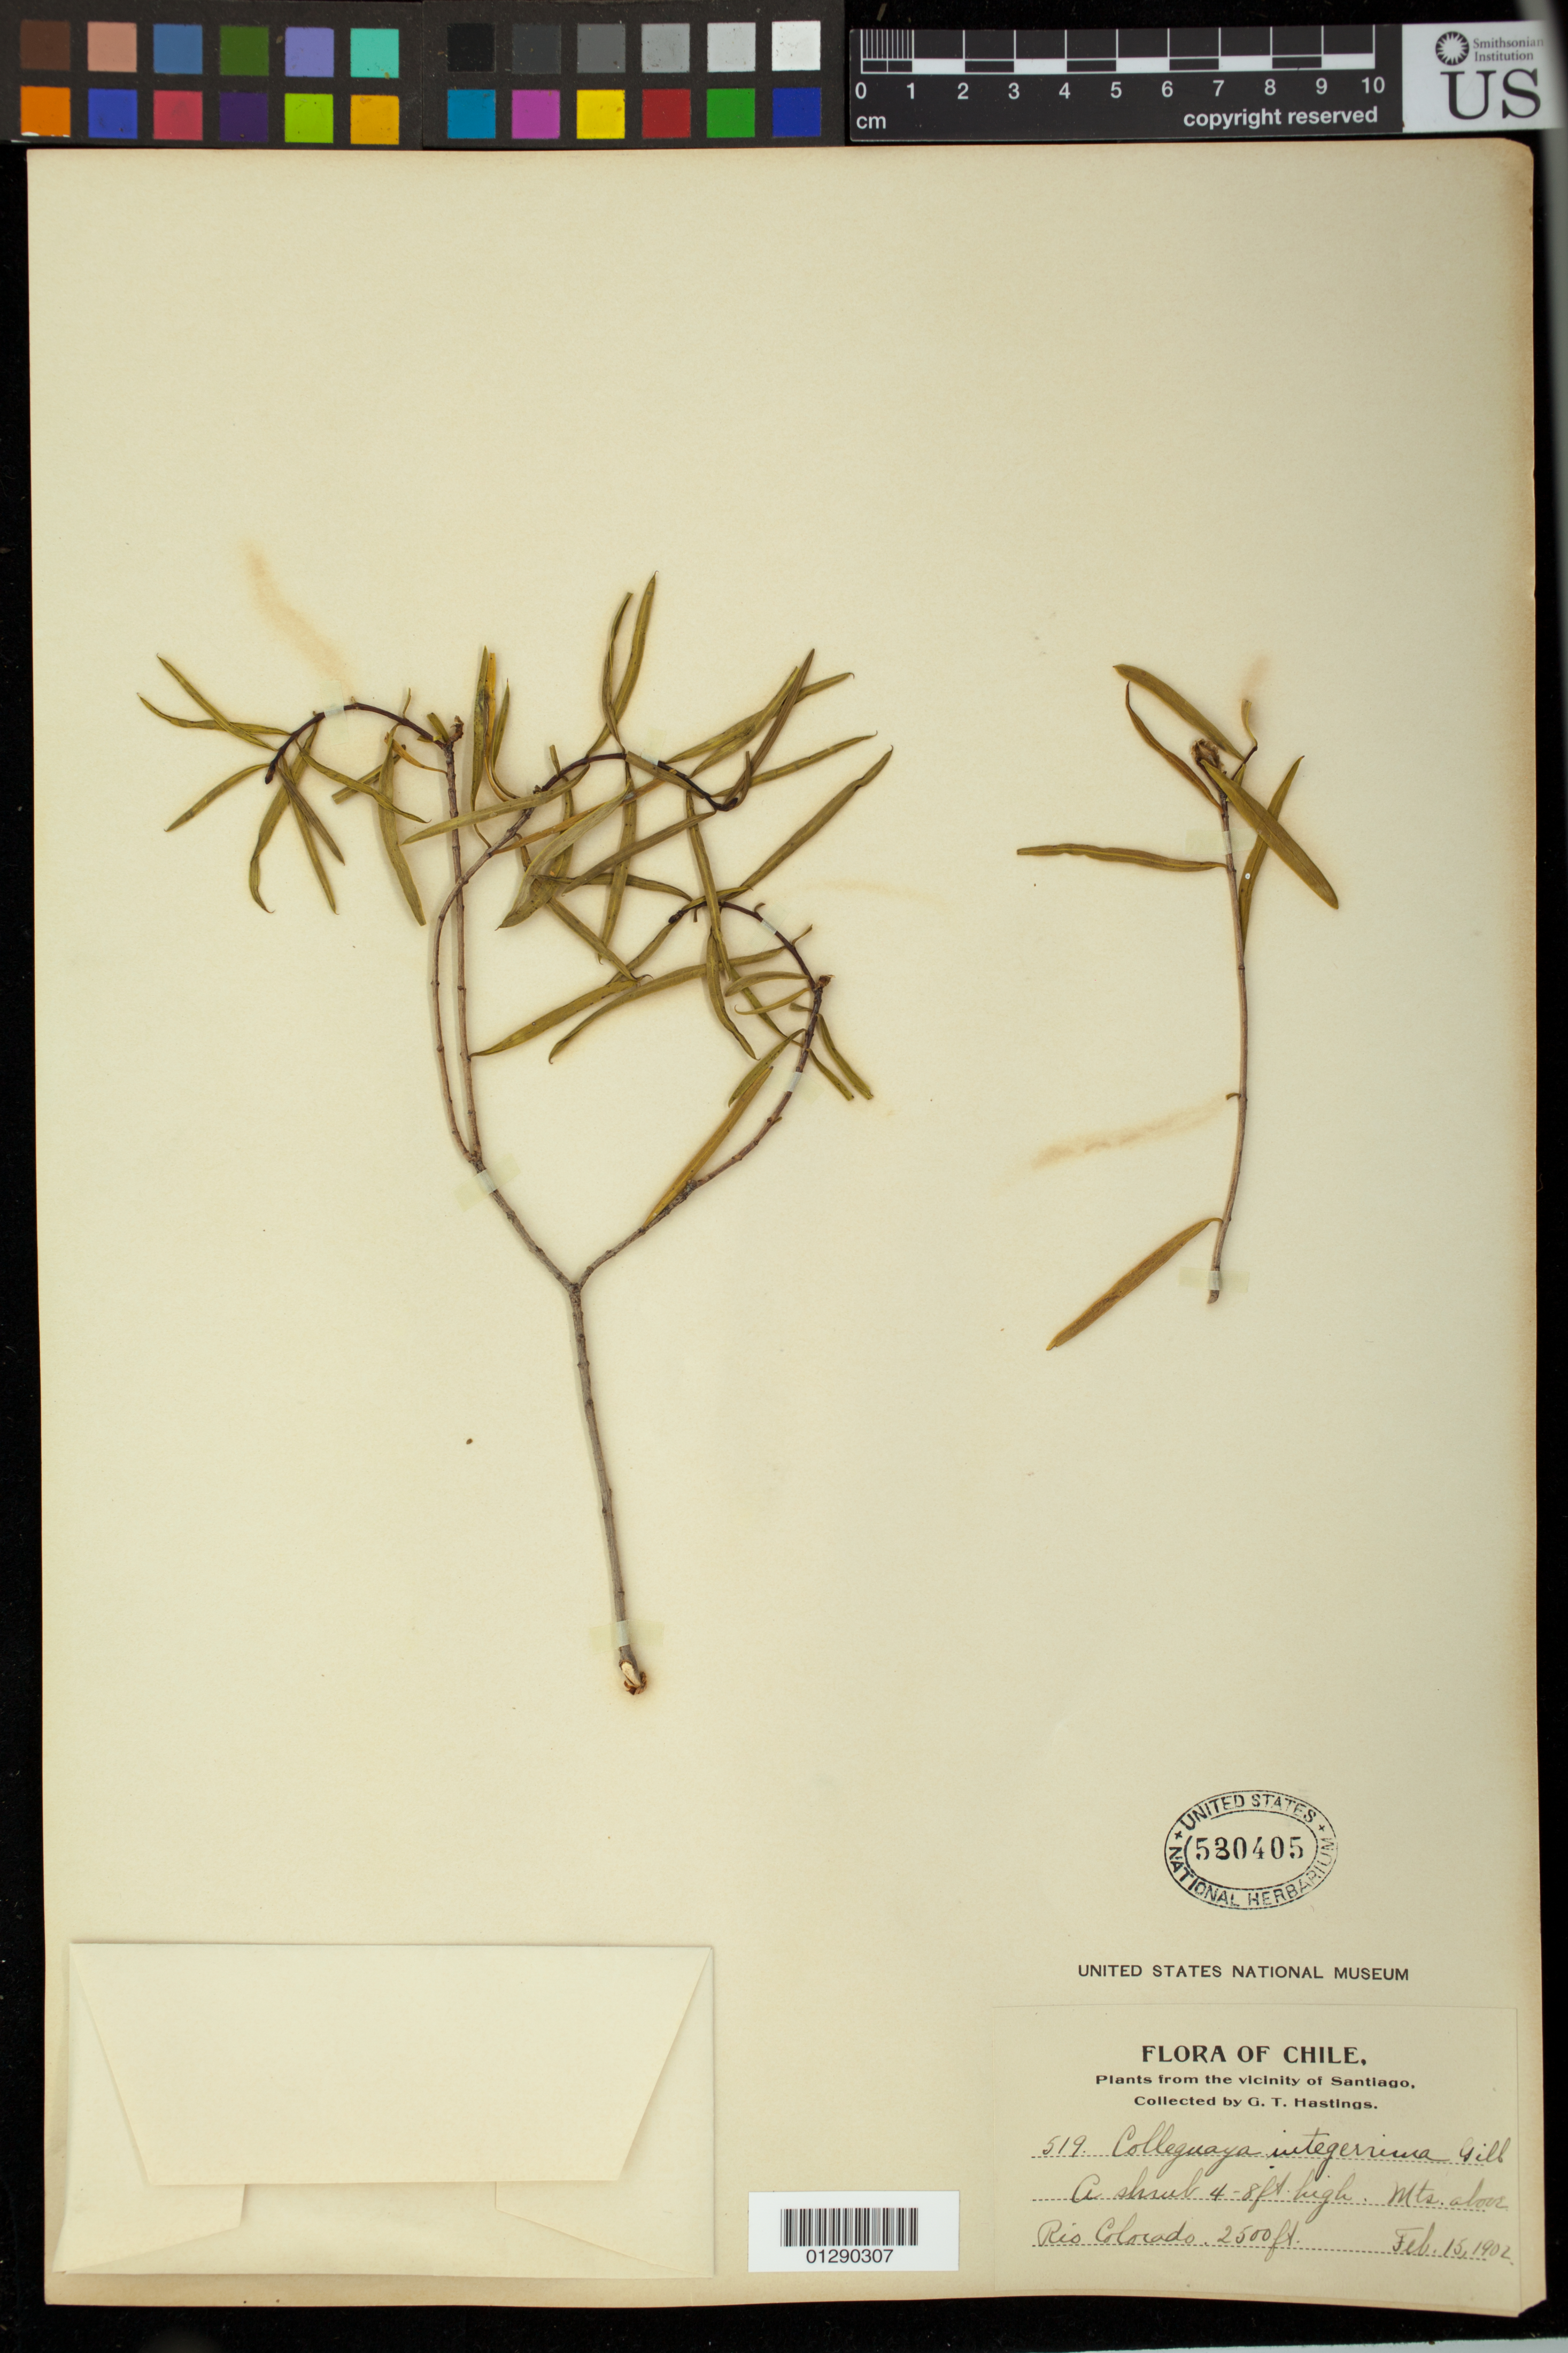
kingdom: Plantae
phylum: Tracheophyta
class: Magnoliopsida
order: Malpighiales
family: Euphorbiaceae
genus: Colliguaja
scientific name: Colliguaja integerrima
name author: Gillies & Hook.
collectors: G. Hastings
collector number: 519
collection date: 1902-02-15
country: Chile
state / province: Región Metropolitana (RM)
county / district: Santiago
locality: Rio Colorado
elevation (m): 762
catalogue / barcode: US 580405